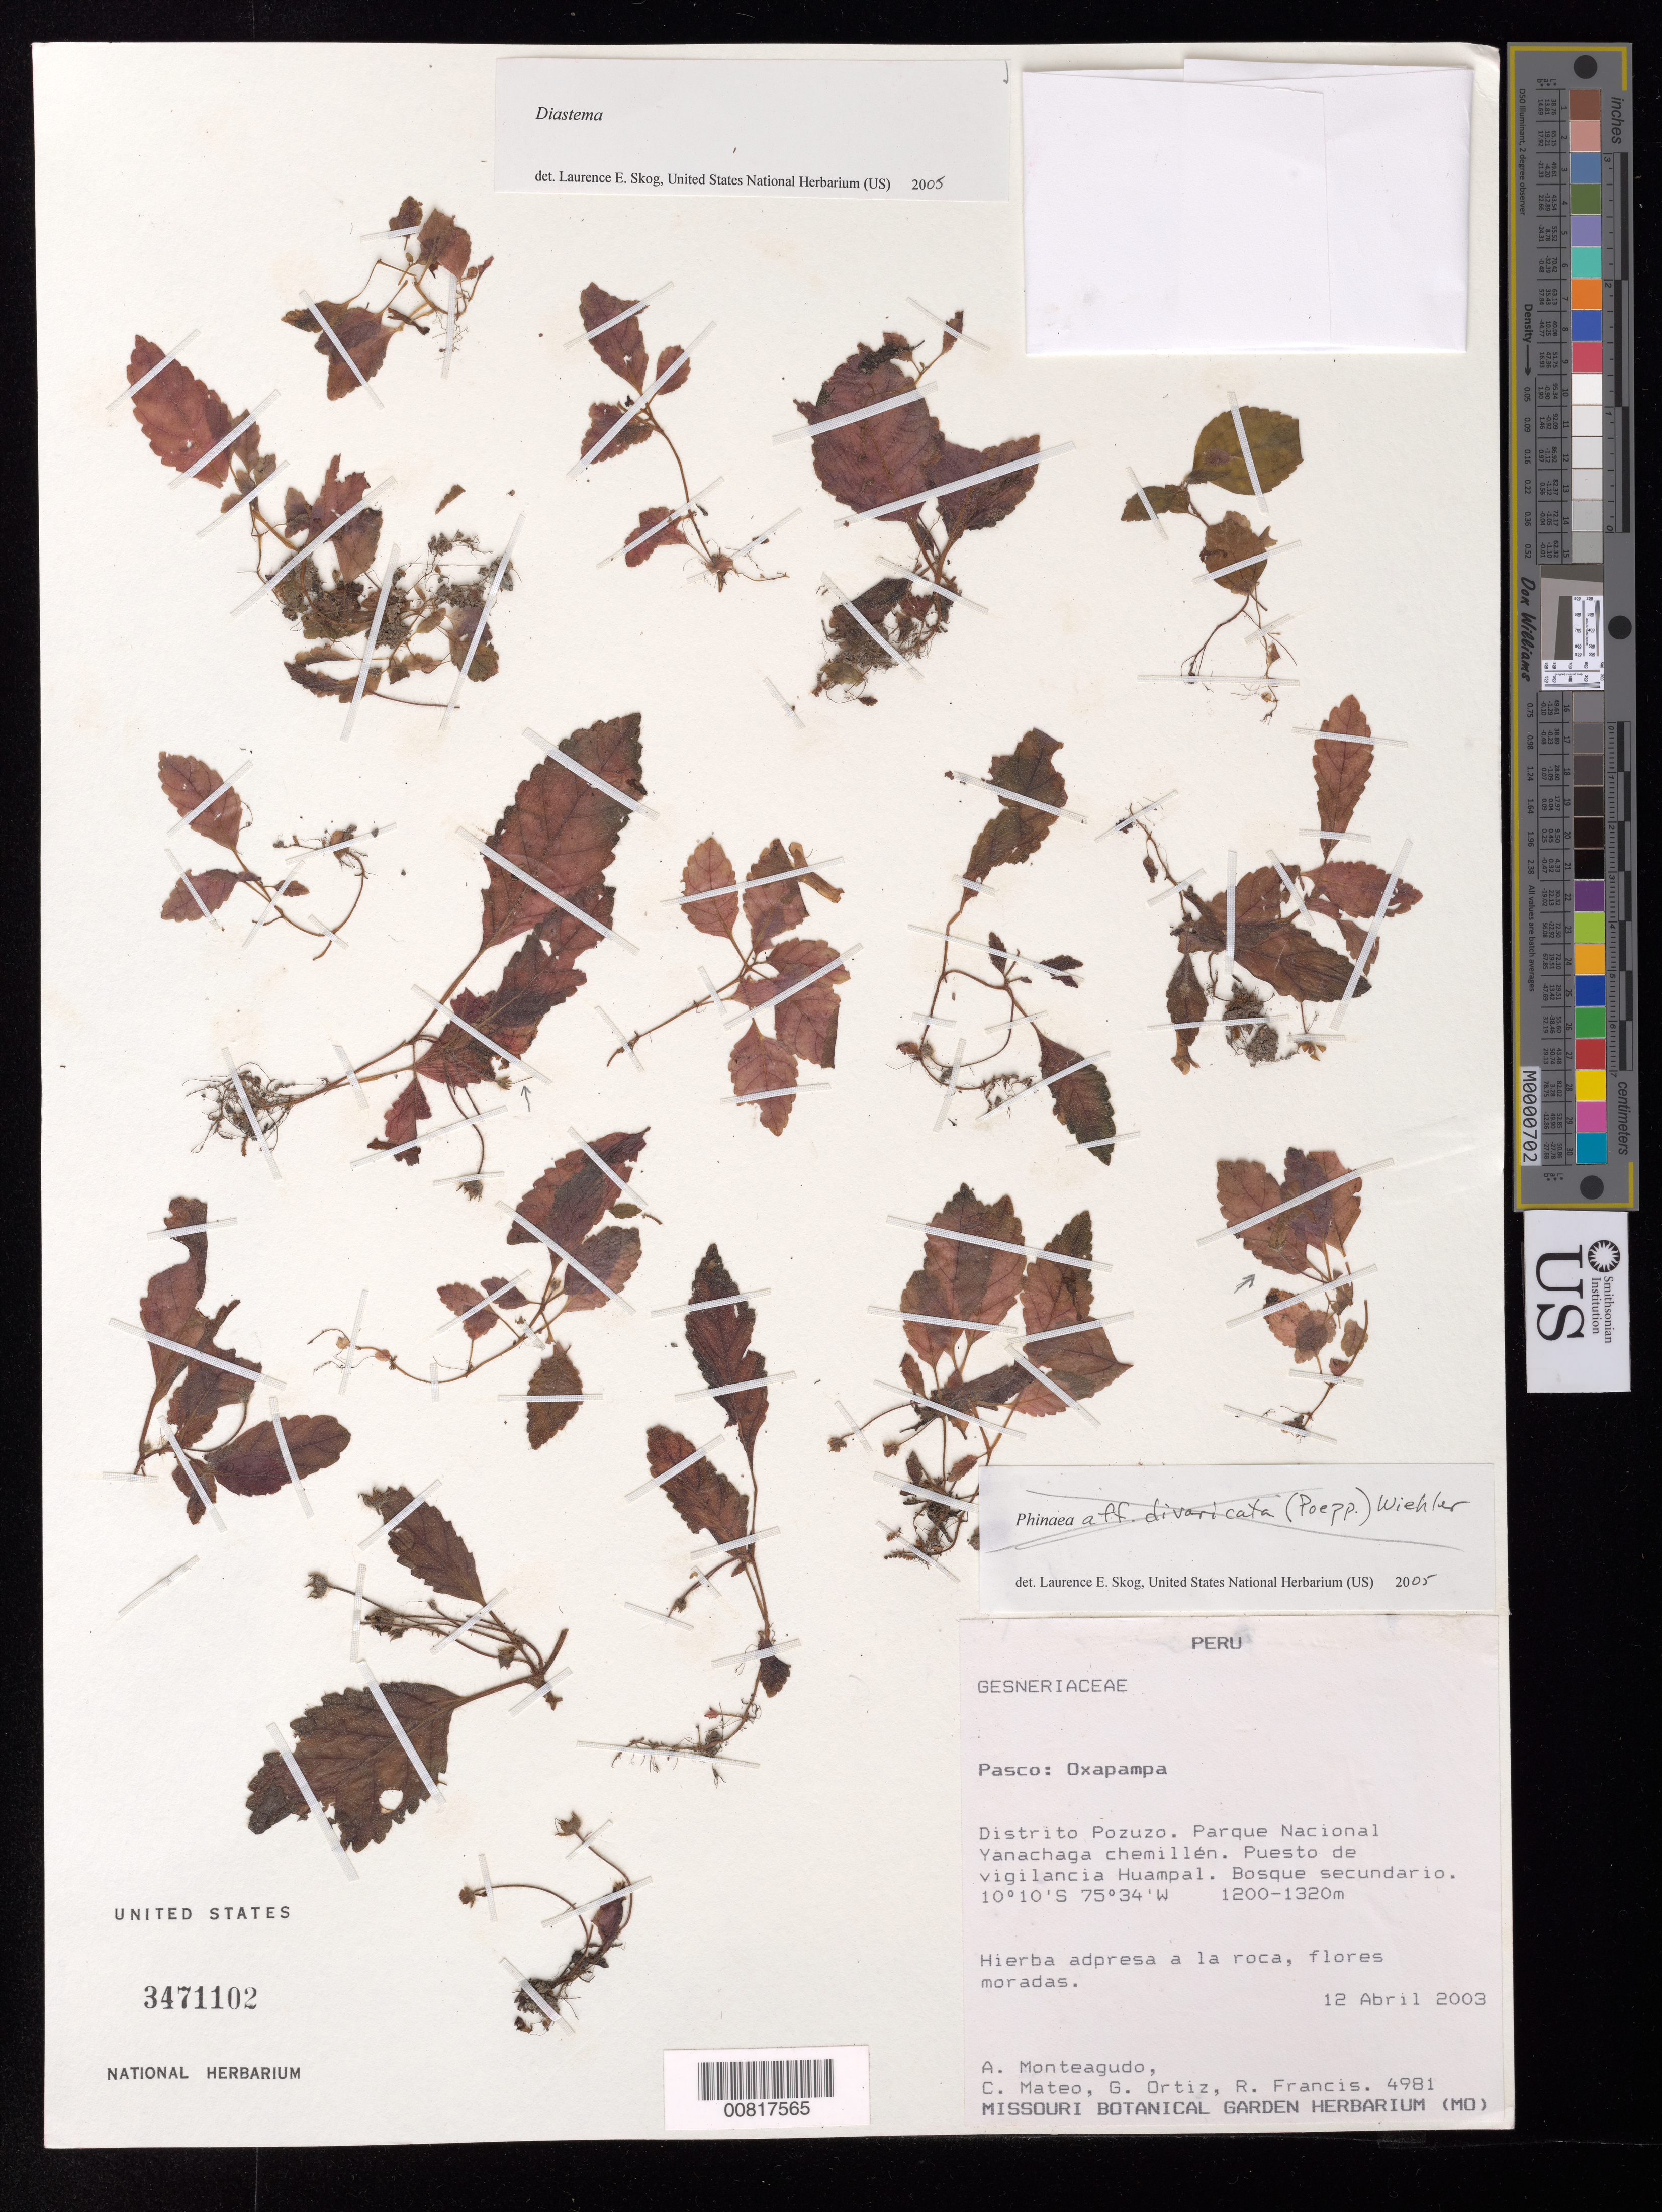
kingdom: Plantae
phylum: Tracheophyta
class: Magnoliopsida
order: Lamiales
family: Gesneriaceae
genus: Diastema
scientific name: Diastema sp.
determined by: Skog, Laurence E.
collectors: A. Monteagudo, C. Mateo, G. Ortiz & R. Francis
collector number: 4981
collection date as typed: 12 Apr 2003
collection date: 2003-04-12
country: Peru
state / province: Pasco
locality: Pasco: Oxapampa. Distrito Pozuzo. Parque Nacional Yanachaga Chemillén, Puesto de vigilancia Huampal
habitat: Bosque secundario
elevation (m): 1200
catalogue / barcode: US 3471102